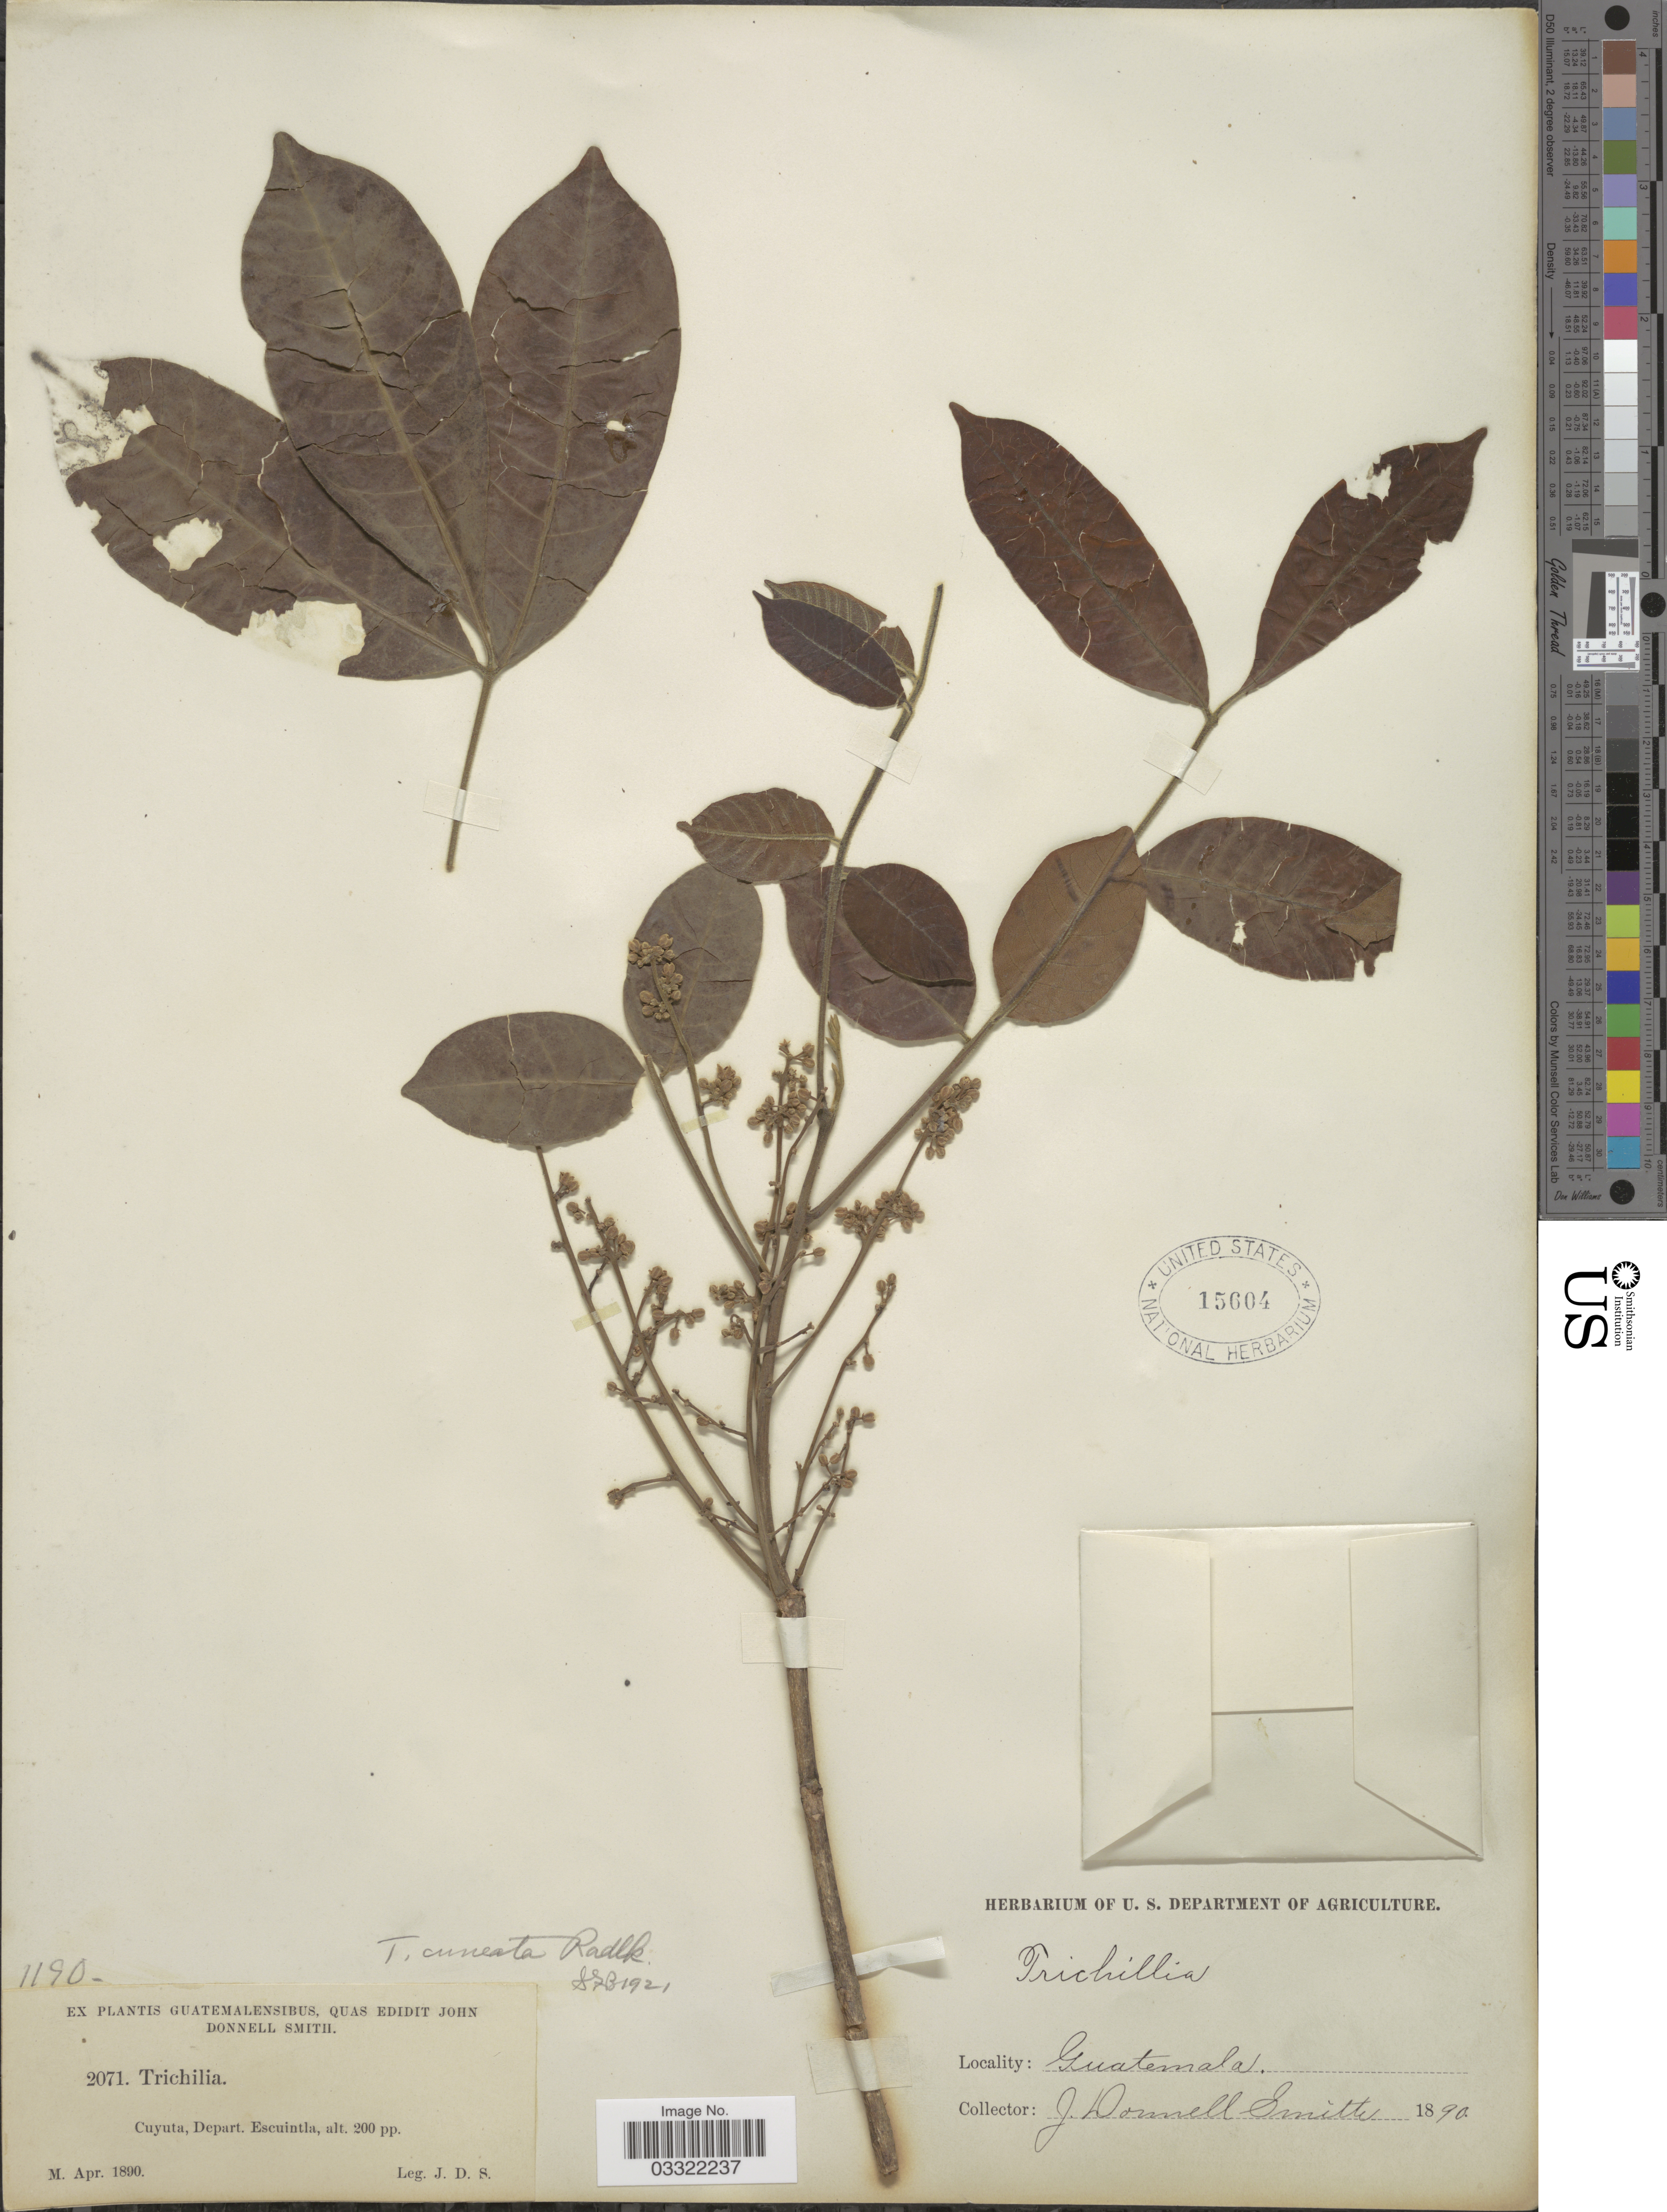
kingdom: Plantae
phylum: Tracheophyta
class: Magnoliopsida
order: Sapindales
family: Meliaceae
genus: Trichilia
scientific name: Trichilia cuneata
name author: Radlk.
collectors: J. Donnell Smith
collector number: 2071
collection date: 1890-04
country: Guatemala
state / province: Escuintla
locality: Cuyuta, Depart. Escuintla.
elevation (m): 61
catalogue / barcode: US 15604